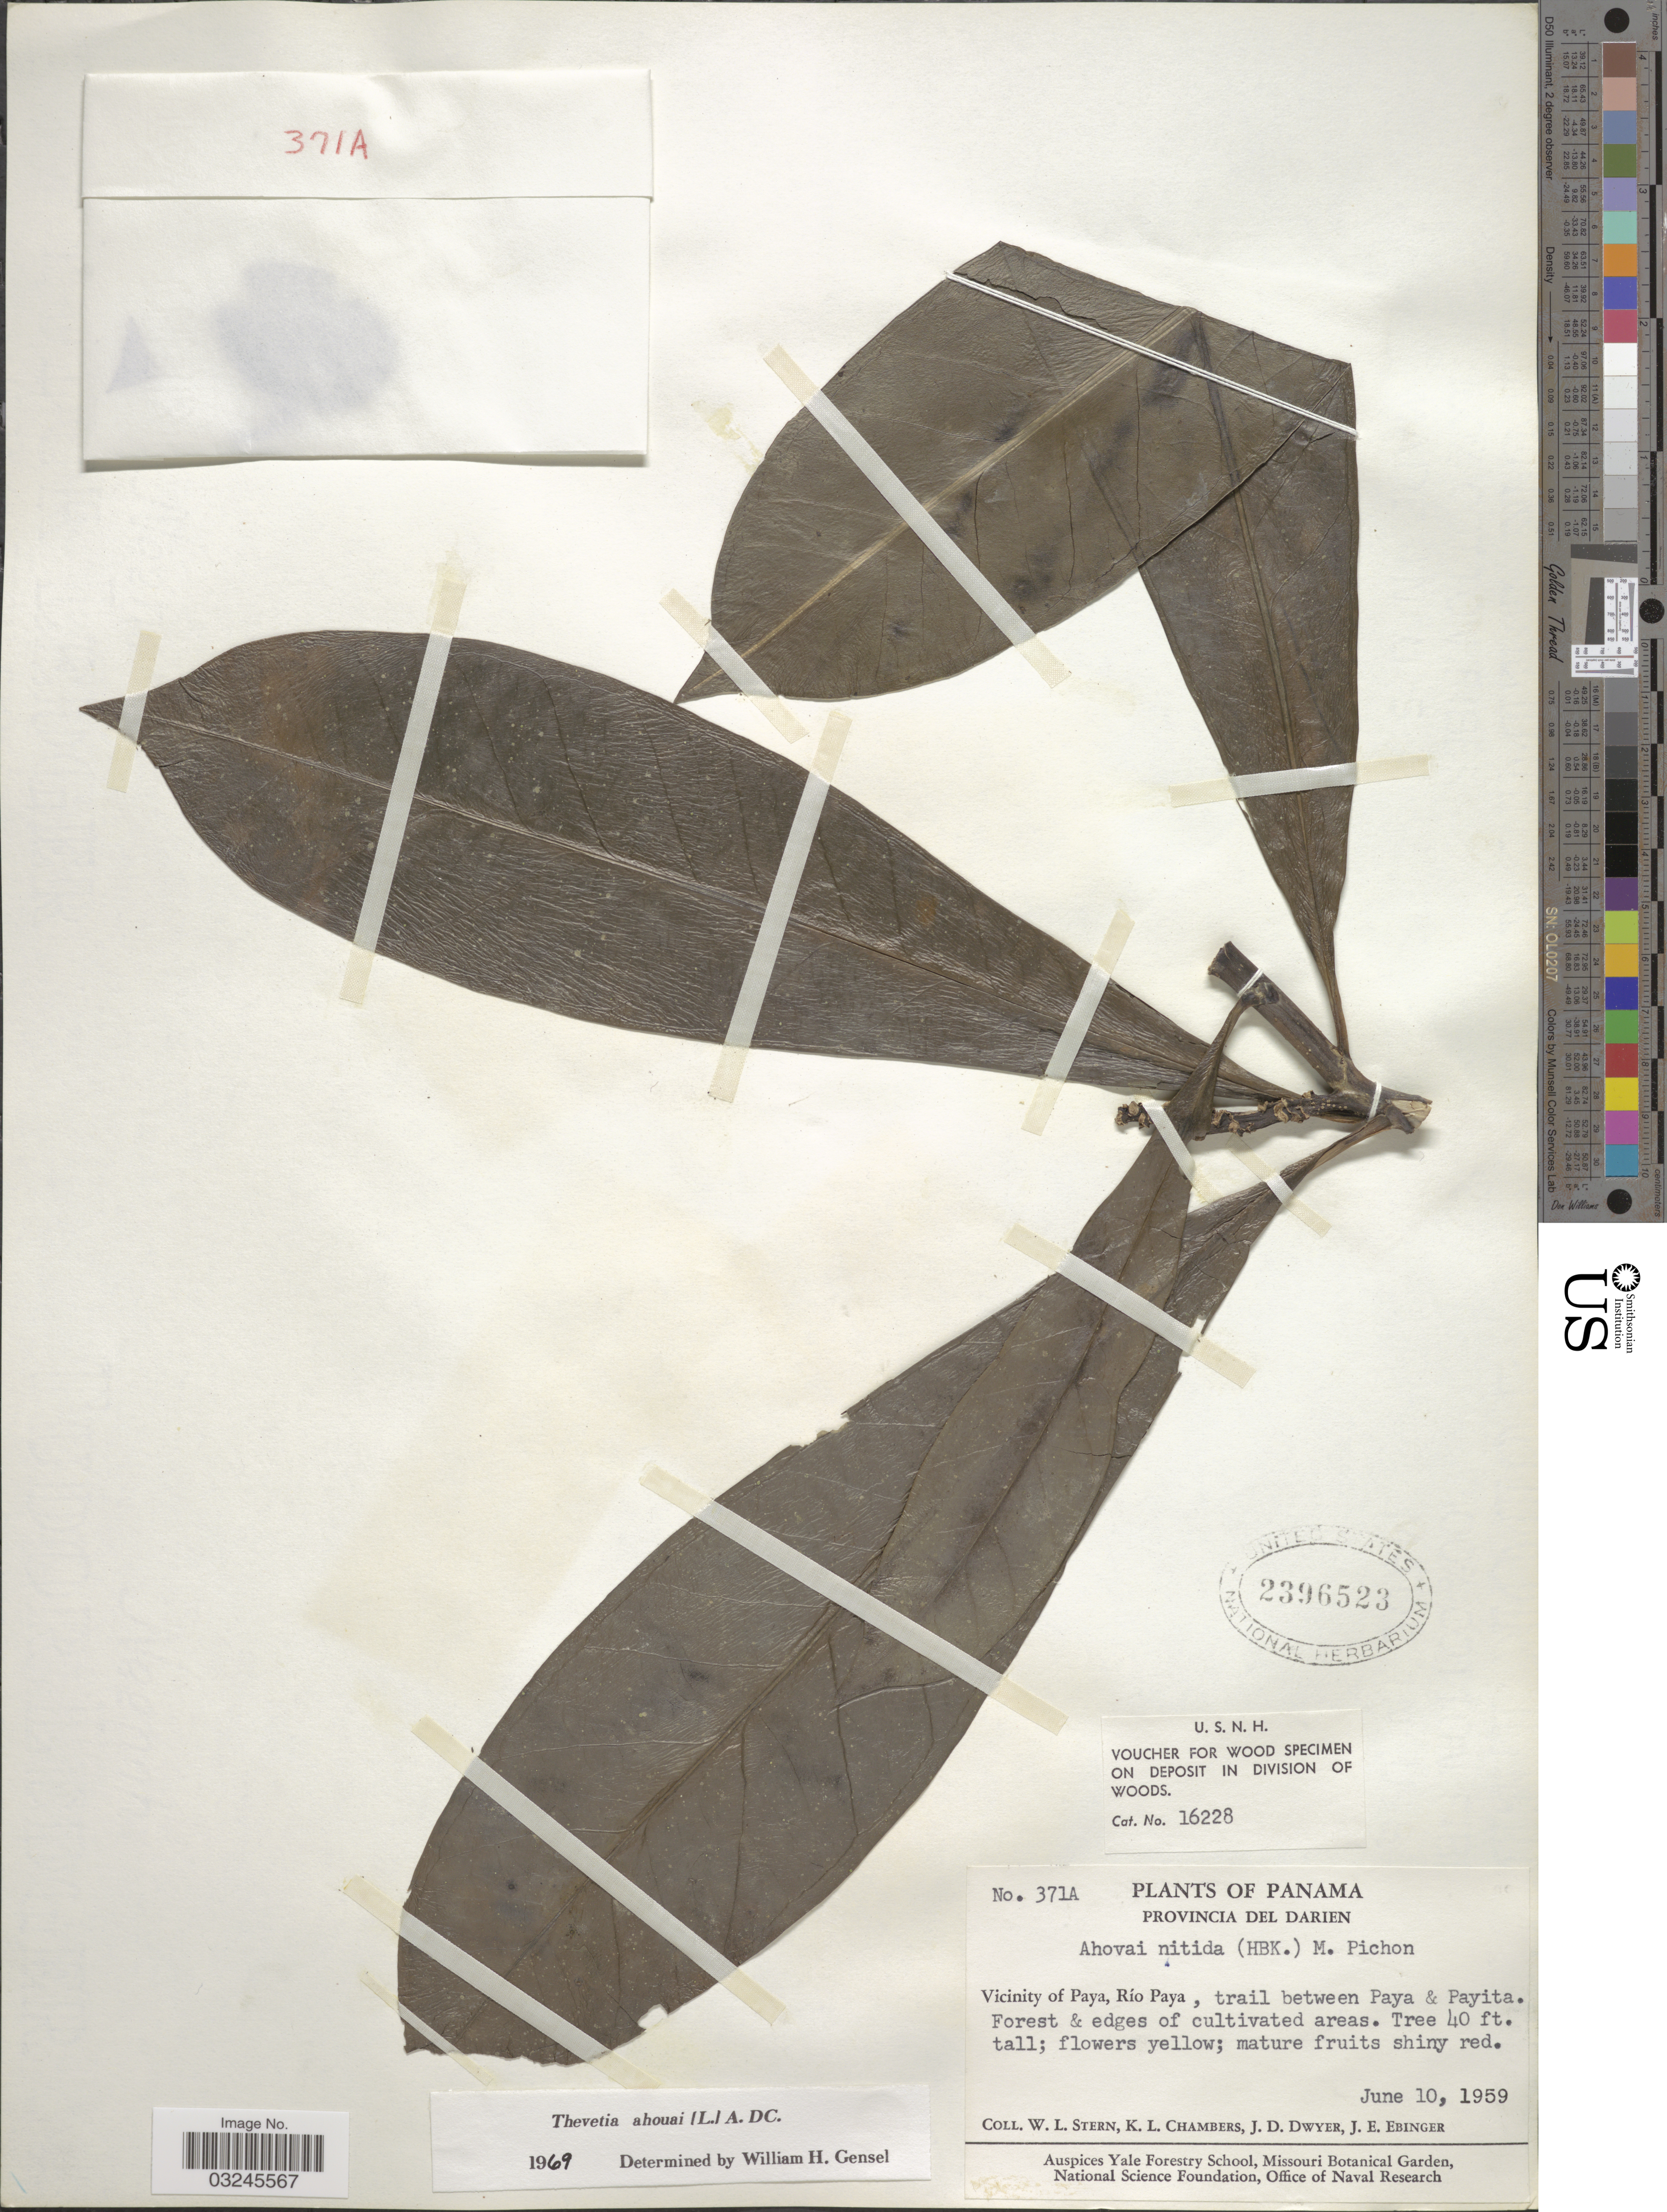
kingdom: Plantae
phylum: Tracheophyta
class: Magnoliopsida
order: Gentianales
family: Apocynaceae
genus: Thevetia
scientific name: Thevetia ahouai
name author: (L.) A. DC.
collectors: W. L. Stern, K. Chambers, J. D. Dwyer & J. Ebinger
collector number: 371A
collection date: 1959-06-10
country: Panama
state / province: Darién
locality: Vicinity of Paya, Río Paya, trail between Paya & Payita.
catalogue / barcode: US 2396523